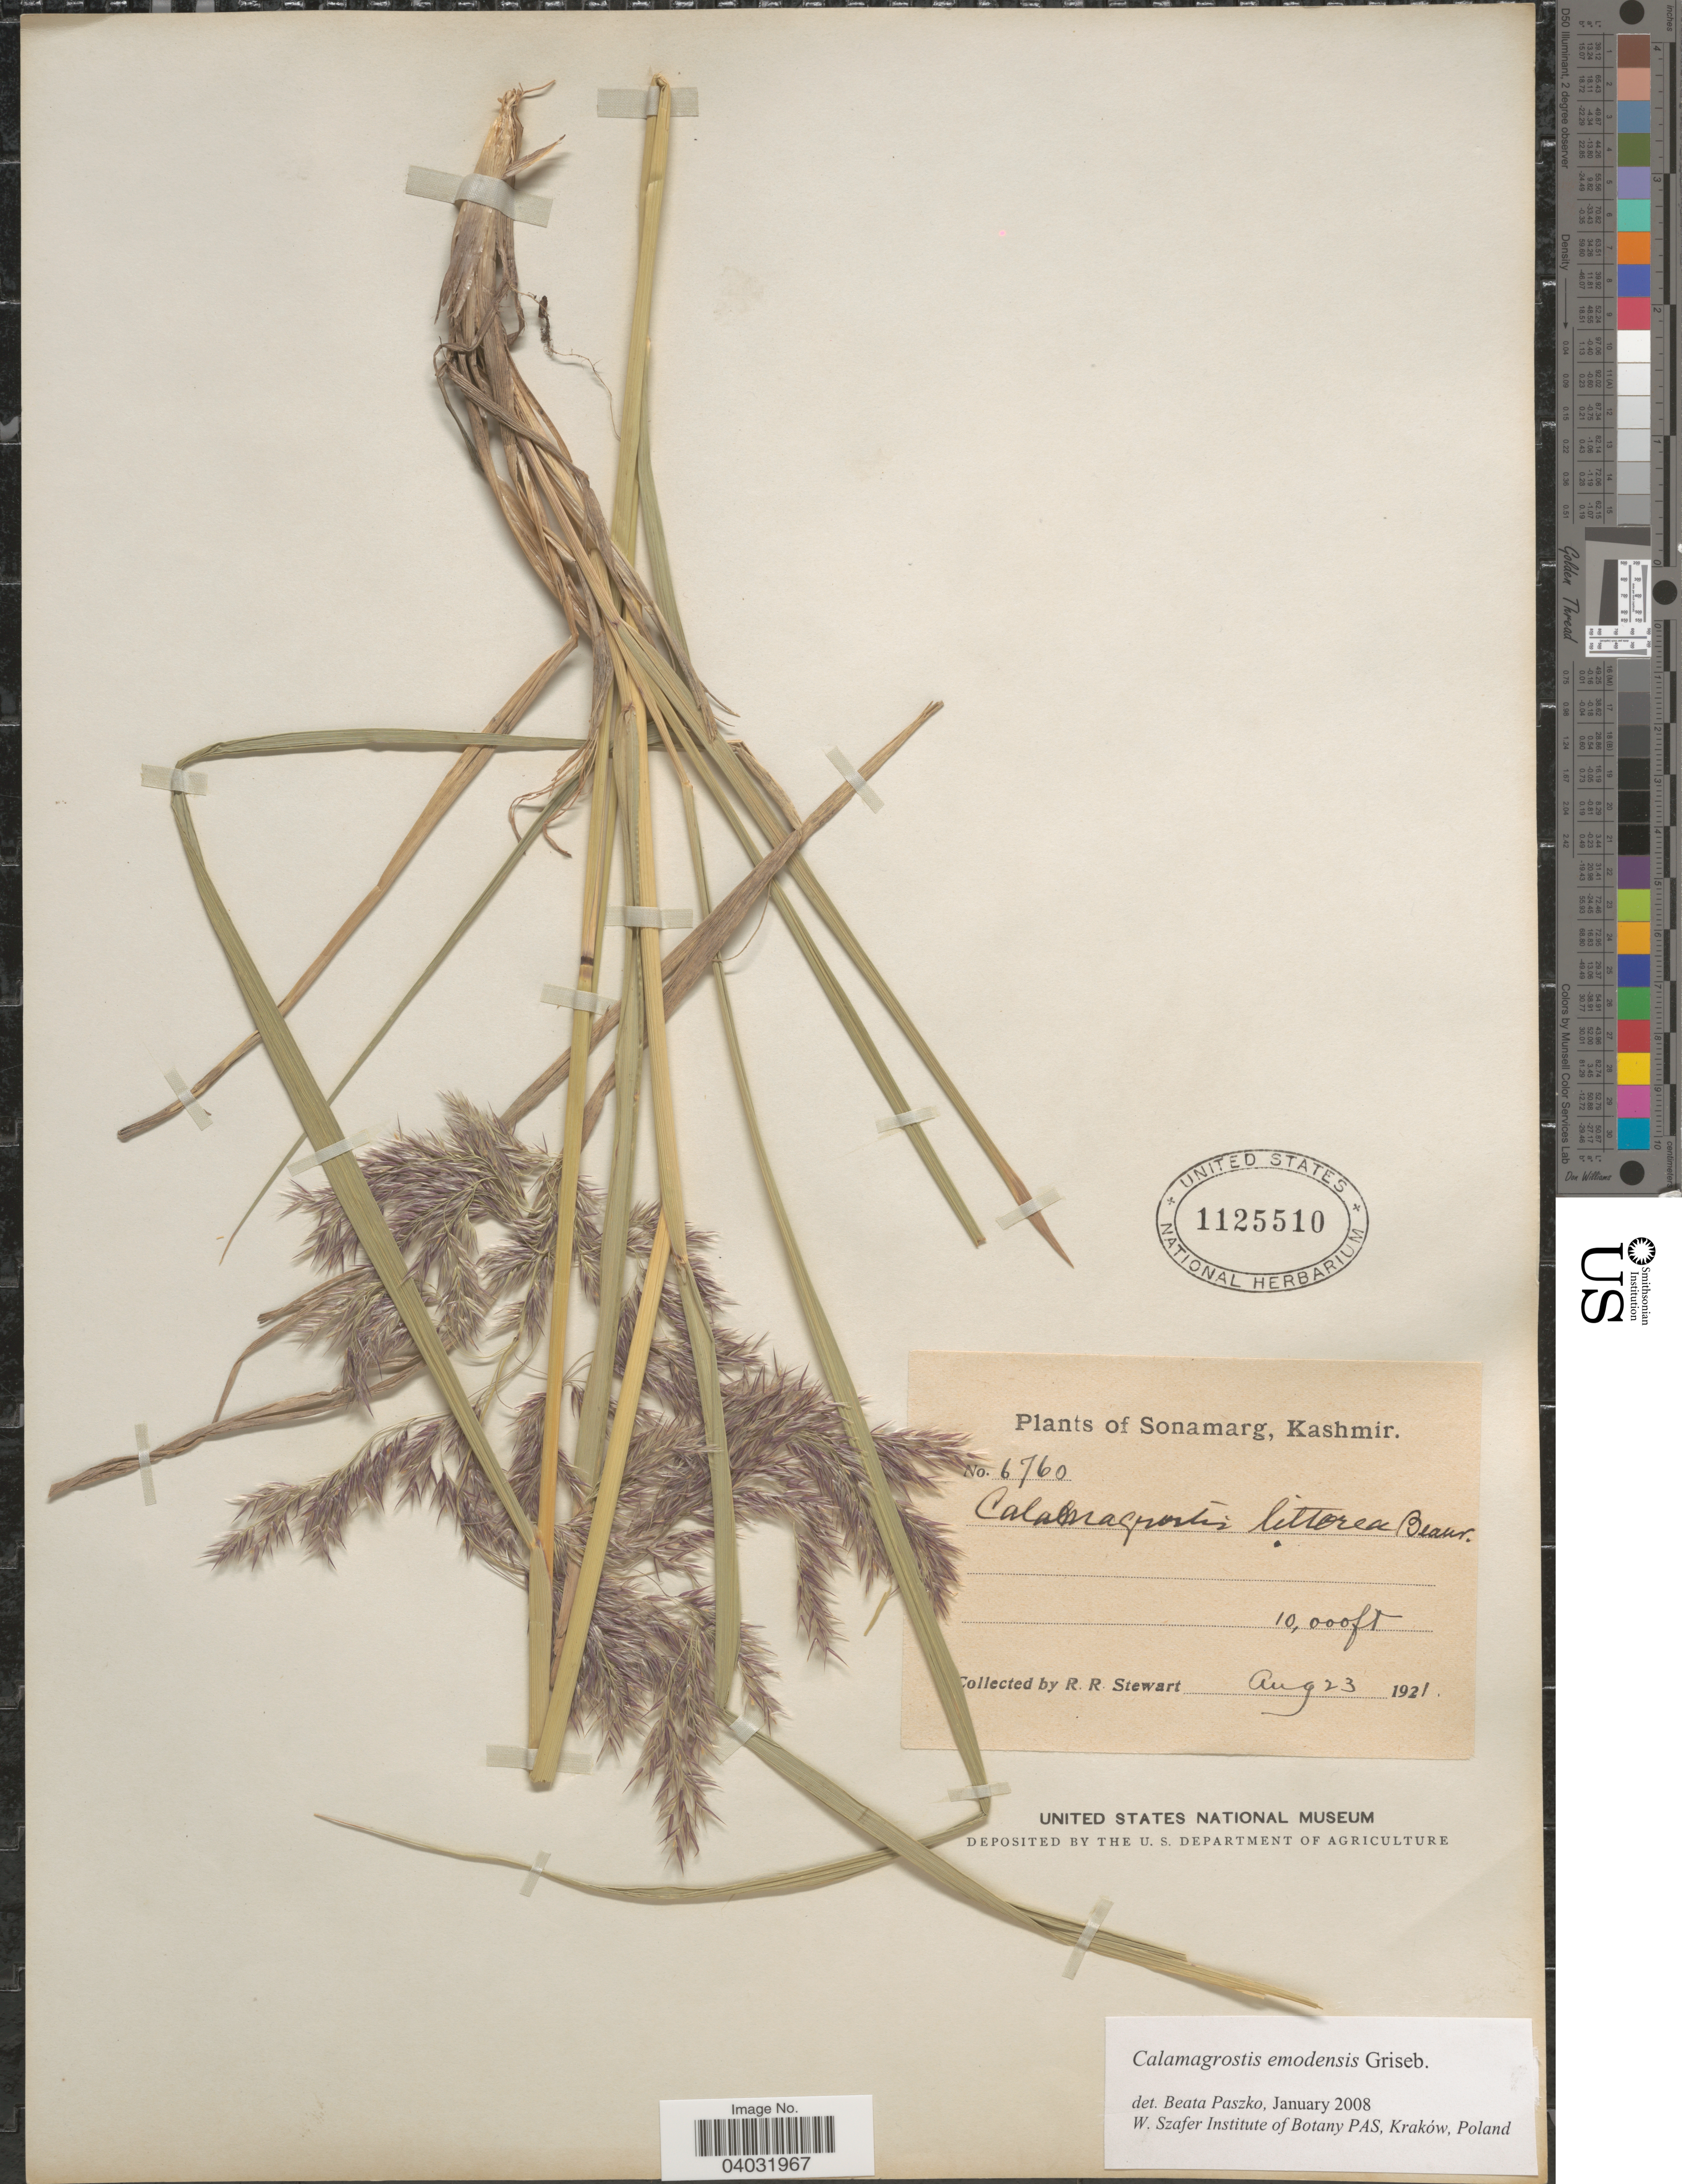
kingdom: Plantae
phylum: Tracheophyta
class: Liliopsida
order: Poales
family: Poaceae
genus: Calamagrostis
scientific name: Calamagrostis emodensis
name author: Griseb.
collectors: R. Stewart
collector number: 6760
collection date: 1921-08-23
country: India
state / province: Jammu and Kashmir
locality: Sonamarg, Kashmir.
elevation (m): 3048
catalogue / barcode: US 1125510